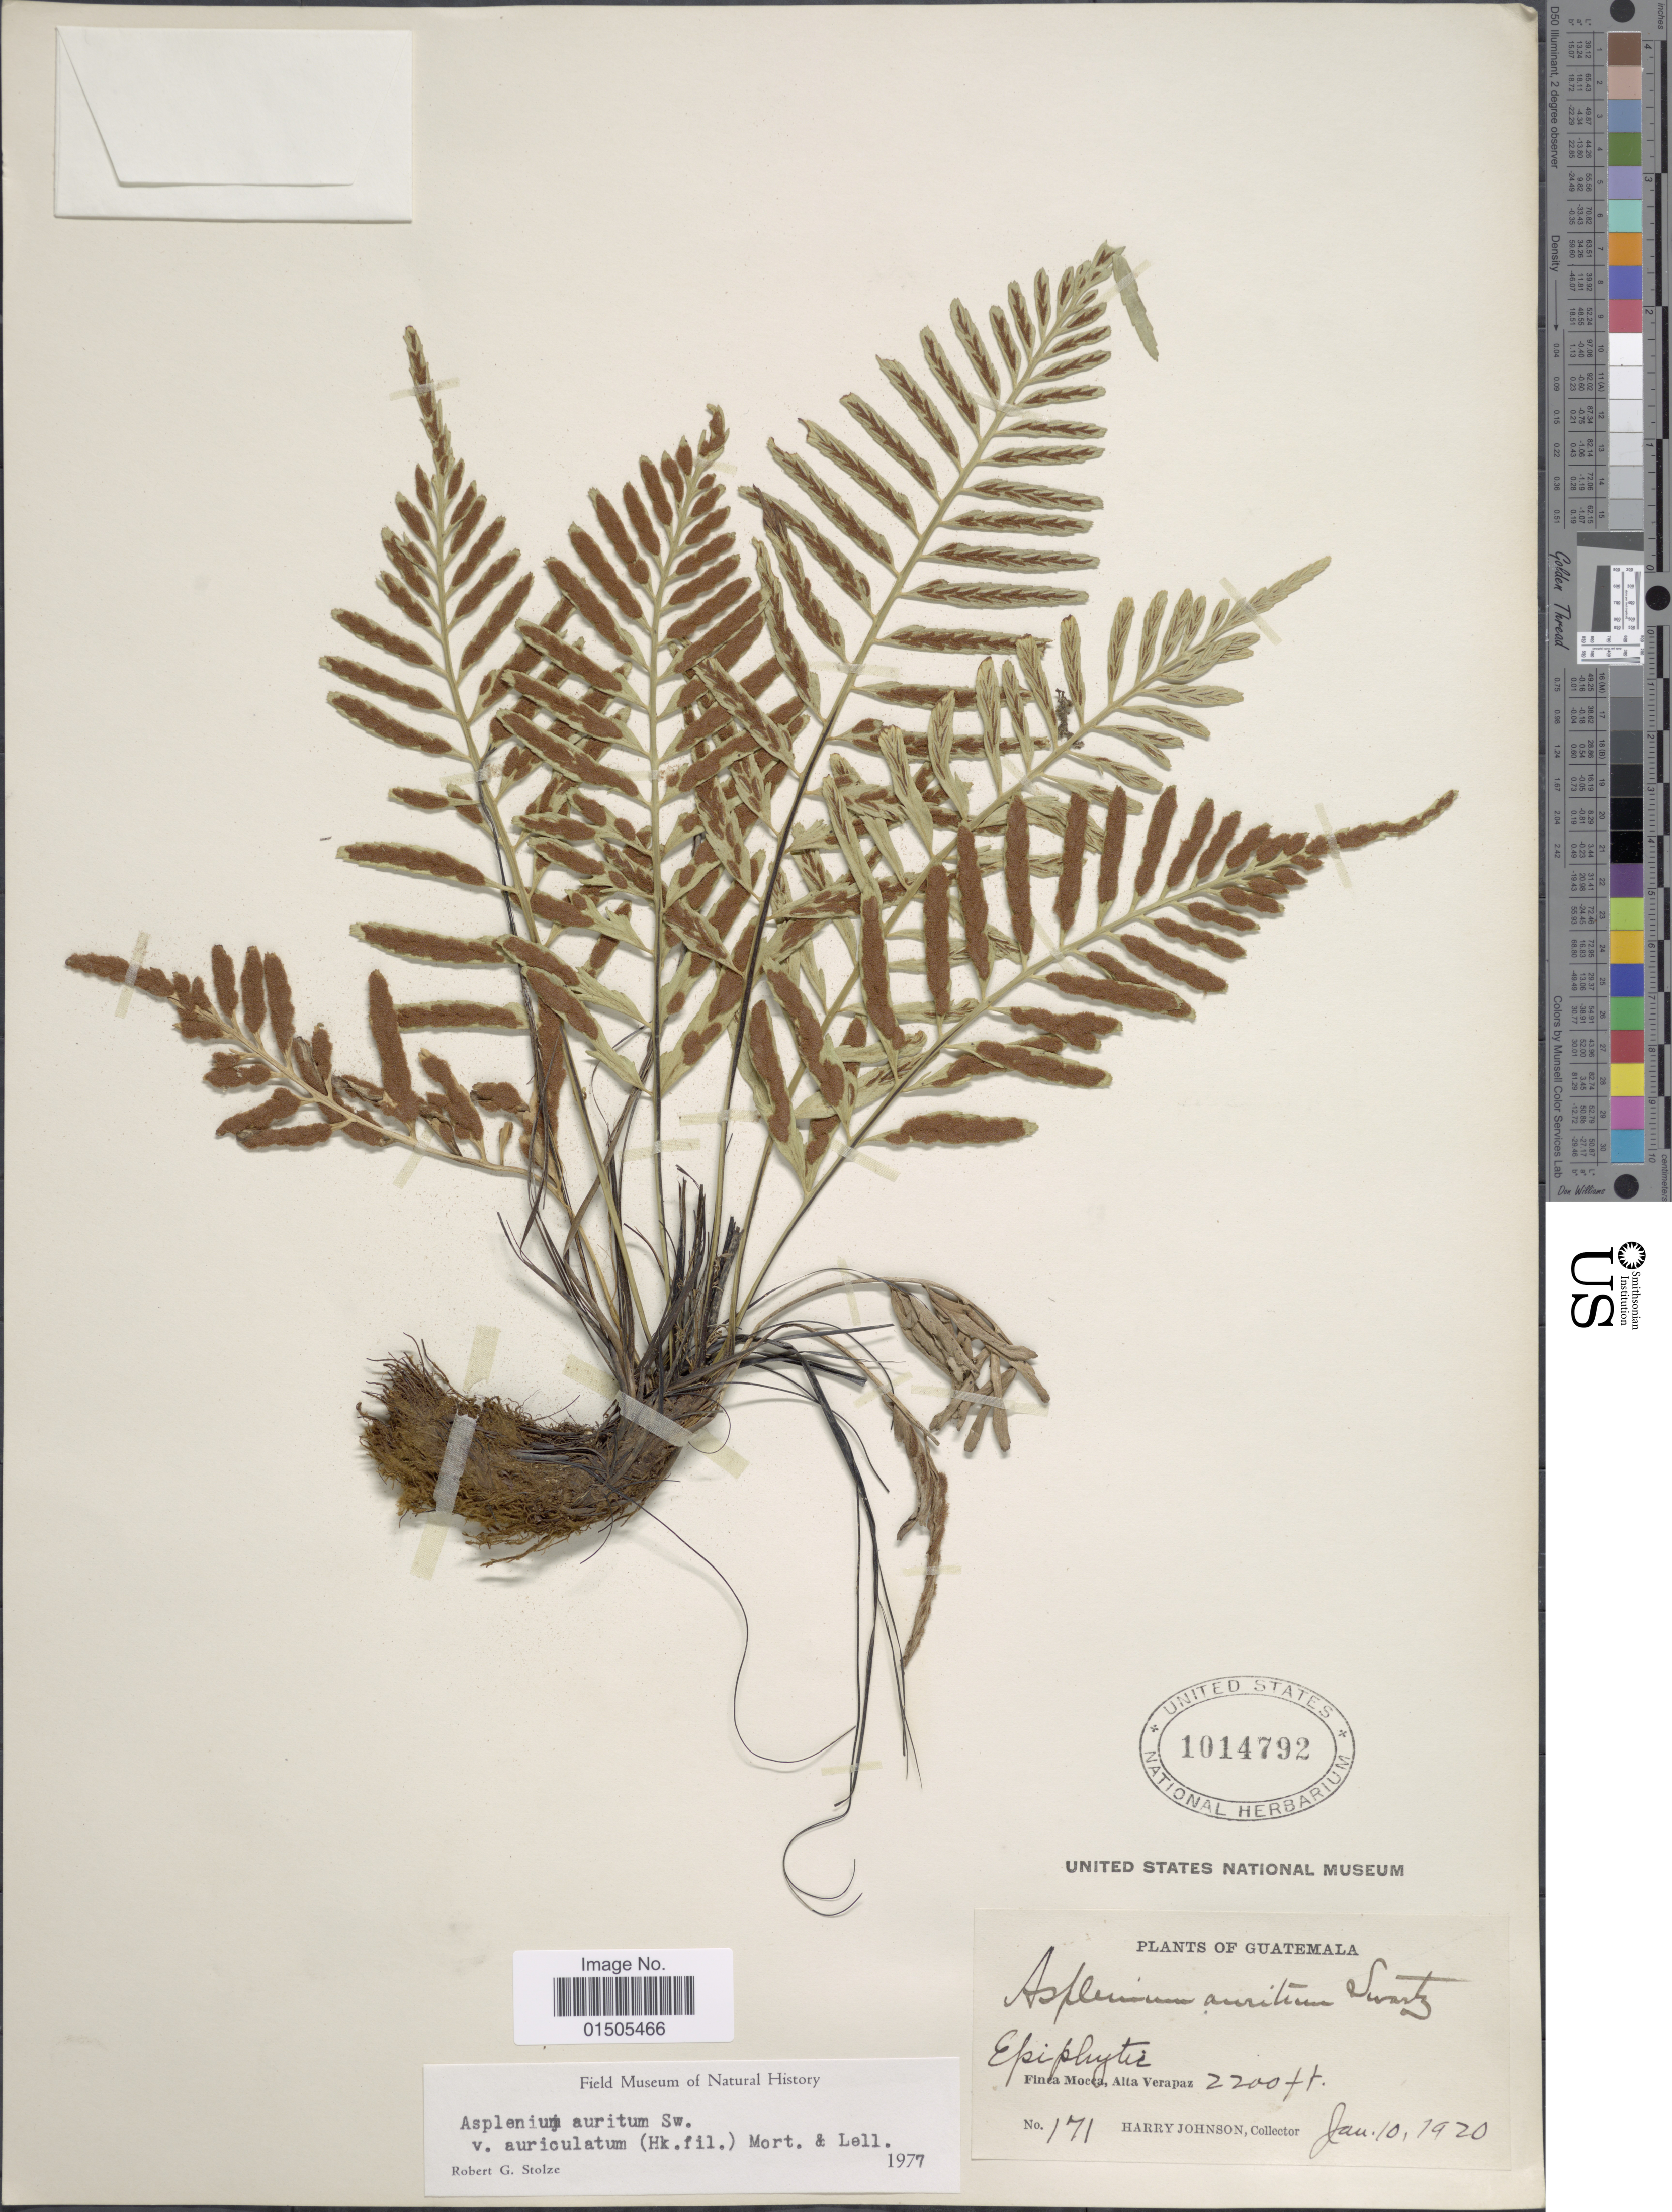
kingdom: Plantae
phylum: Tracheophyta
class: Polypodiopsida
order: Polypodiales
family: Aspleniaceae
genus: Asplenium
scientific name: Asplenium auritum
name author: Sw.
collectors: H. Johnson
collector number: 171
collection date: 1920-01-10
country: Guatemala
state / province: Alta Verapaz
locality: Epiphyte, Finca Mocca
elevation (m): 671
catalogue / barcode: US 1014792